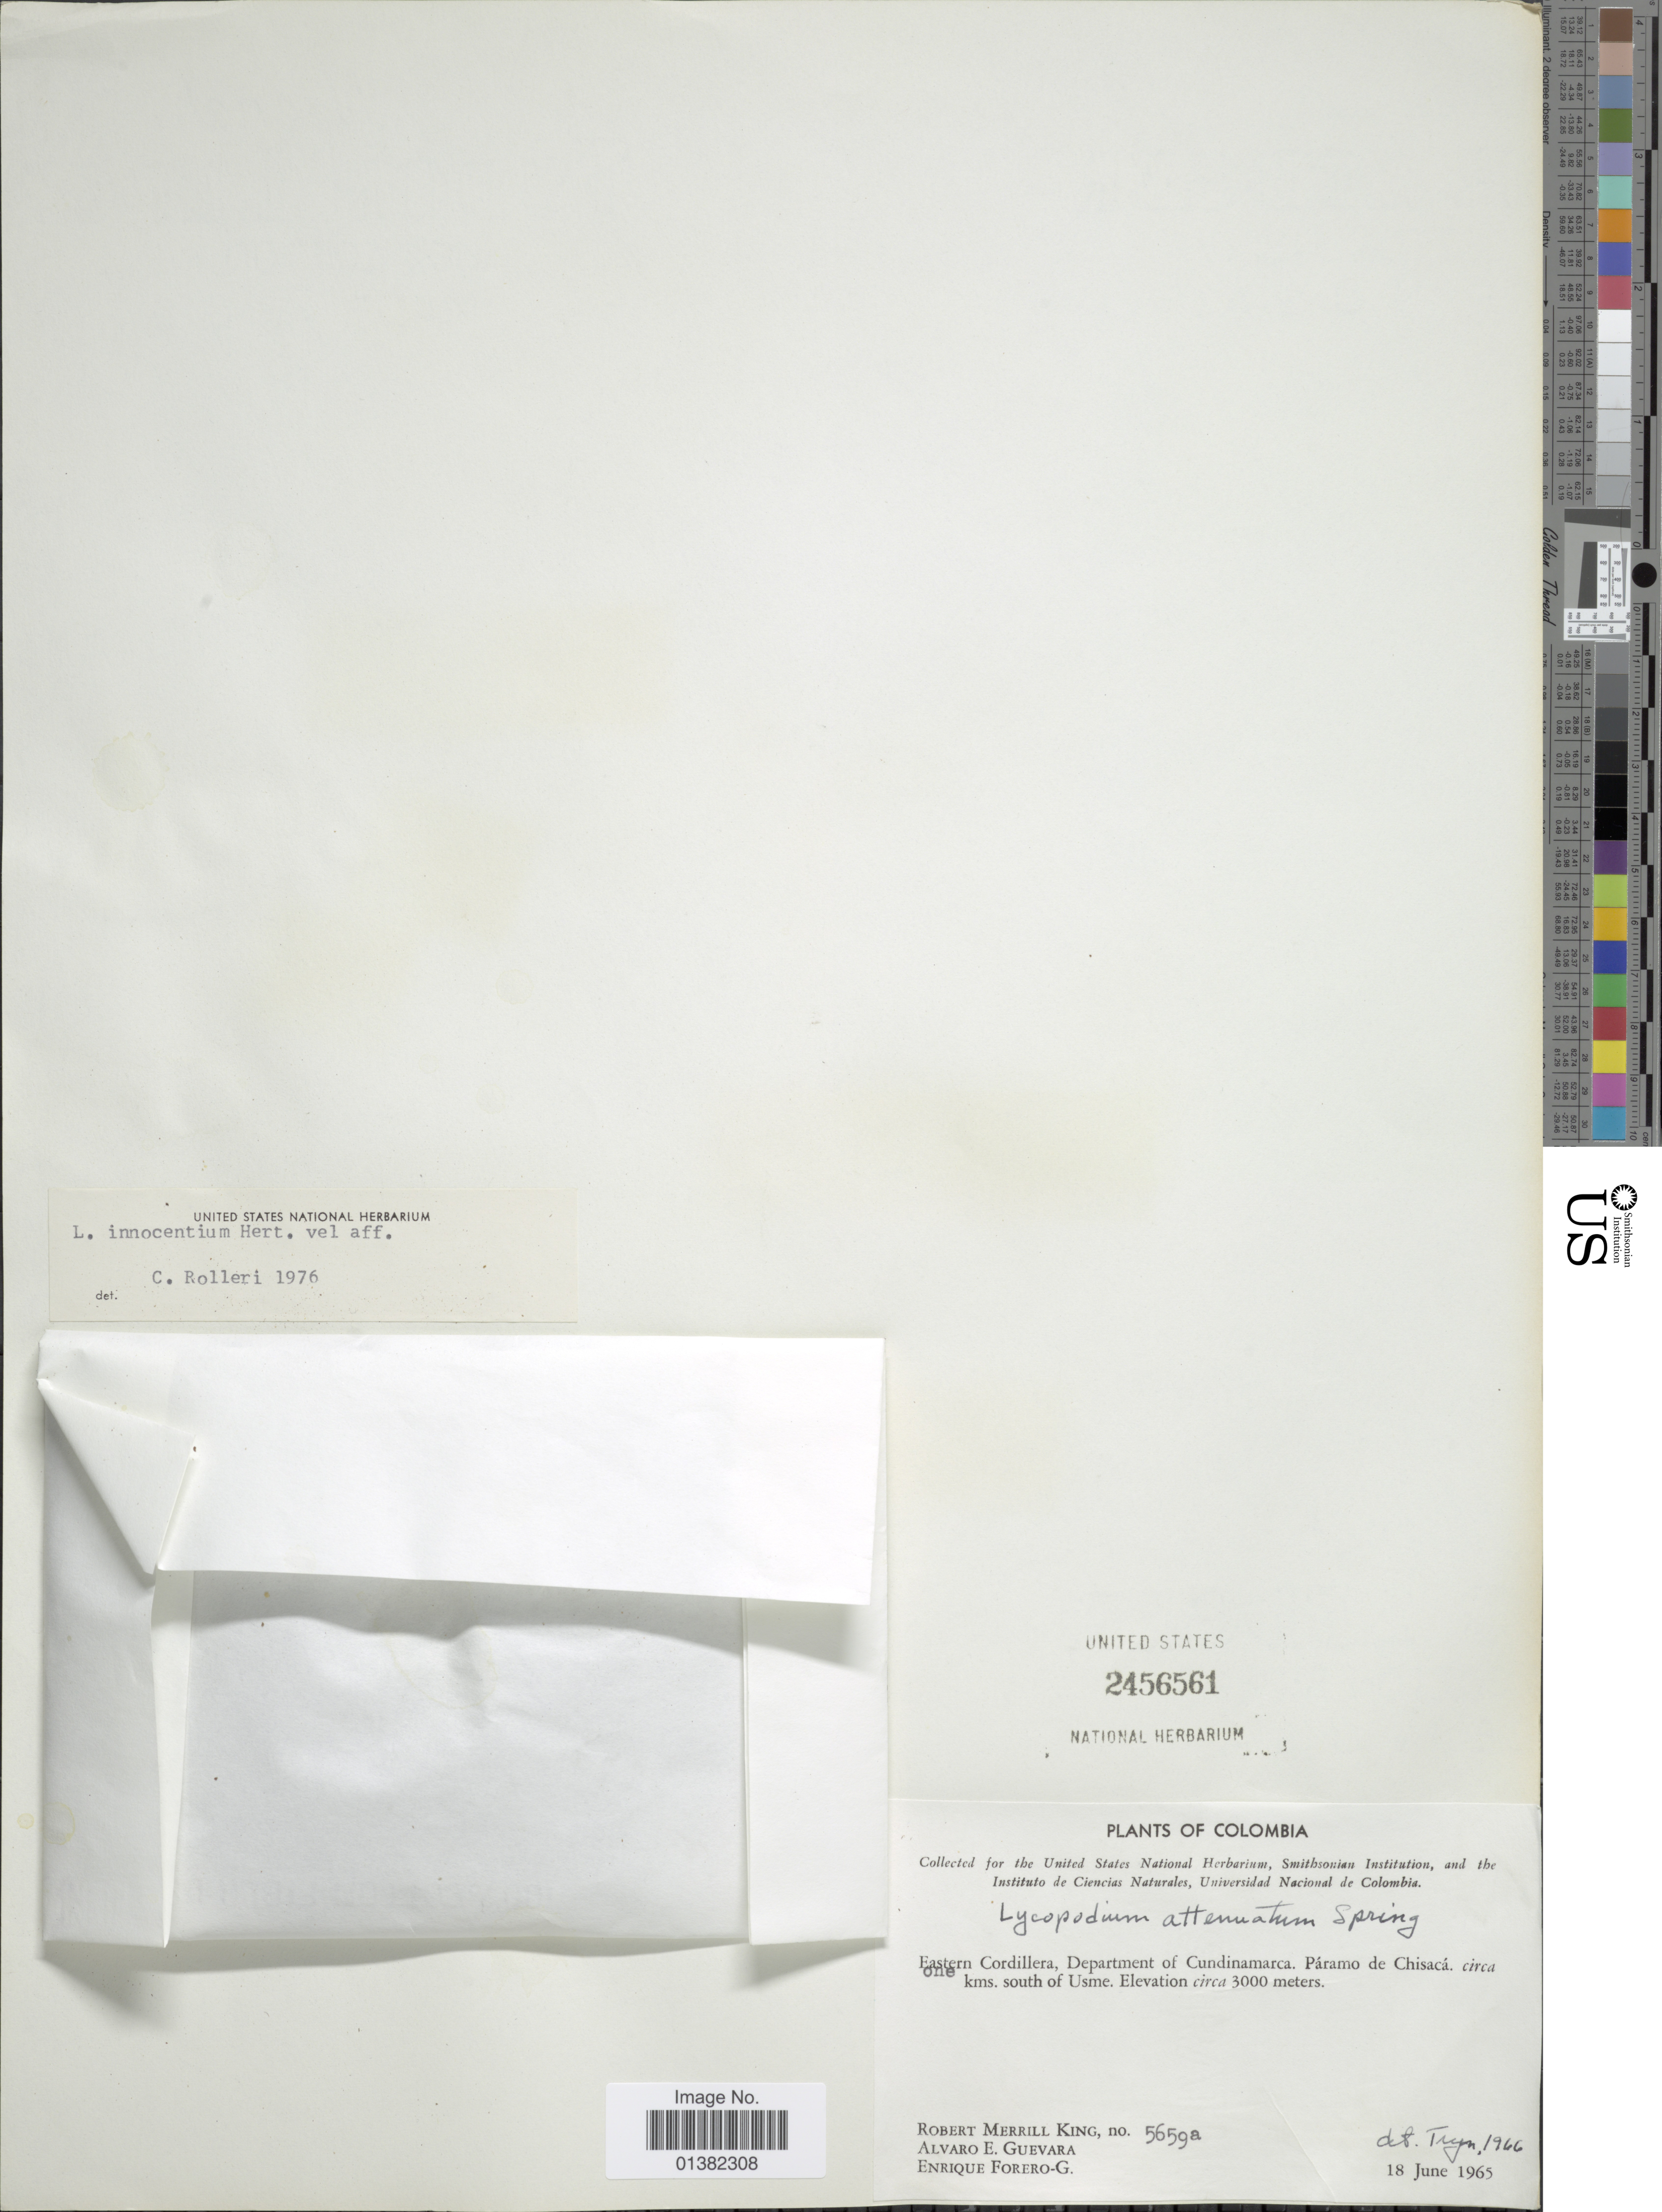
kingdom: Plantae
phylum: Tracheophyta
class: Lycopodiopsida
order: Lycopodiales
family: Lycopodiaceae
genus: Phlegmariurus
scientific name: Phlegmariurus innocentia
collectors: R. M. King, A. E. Guevara & E. Forero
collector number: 5659a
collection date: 1965-06-18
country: Colombia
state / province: Cundinamarca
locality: Eastern Cordillera. Páramo de Chisacá. Circa one kms. south of Usme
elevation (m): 3000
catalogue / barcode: US 2456561